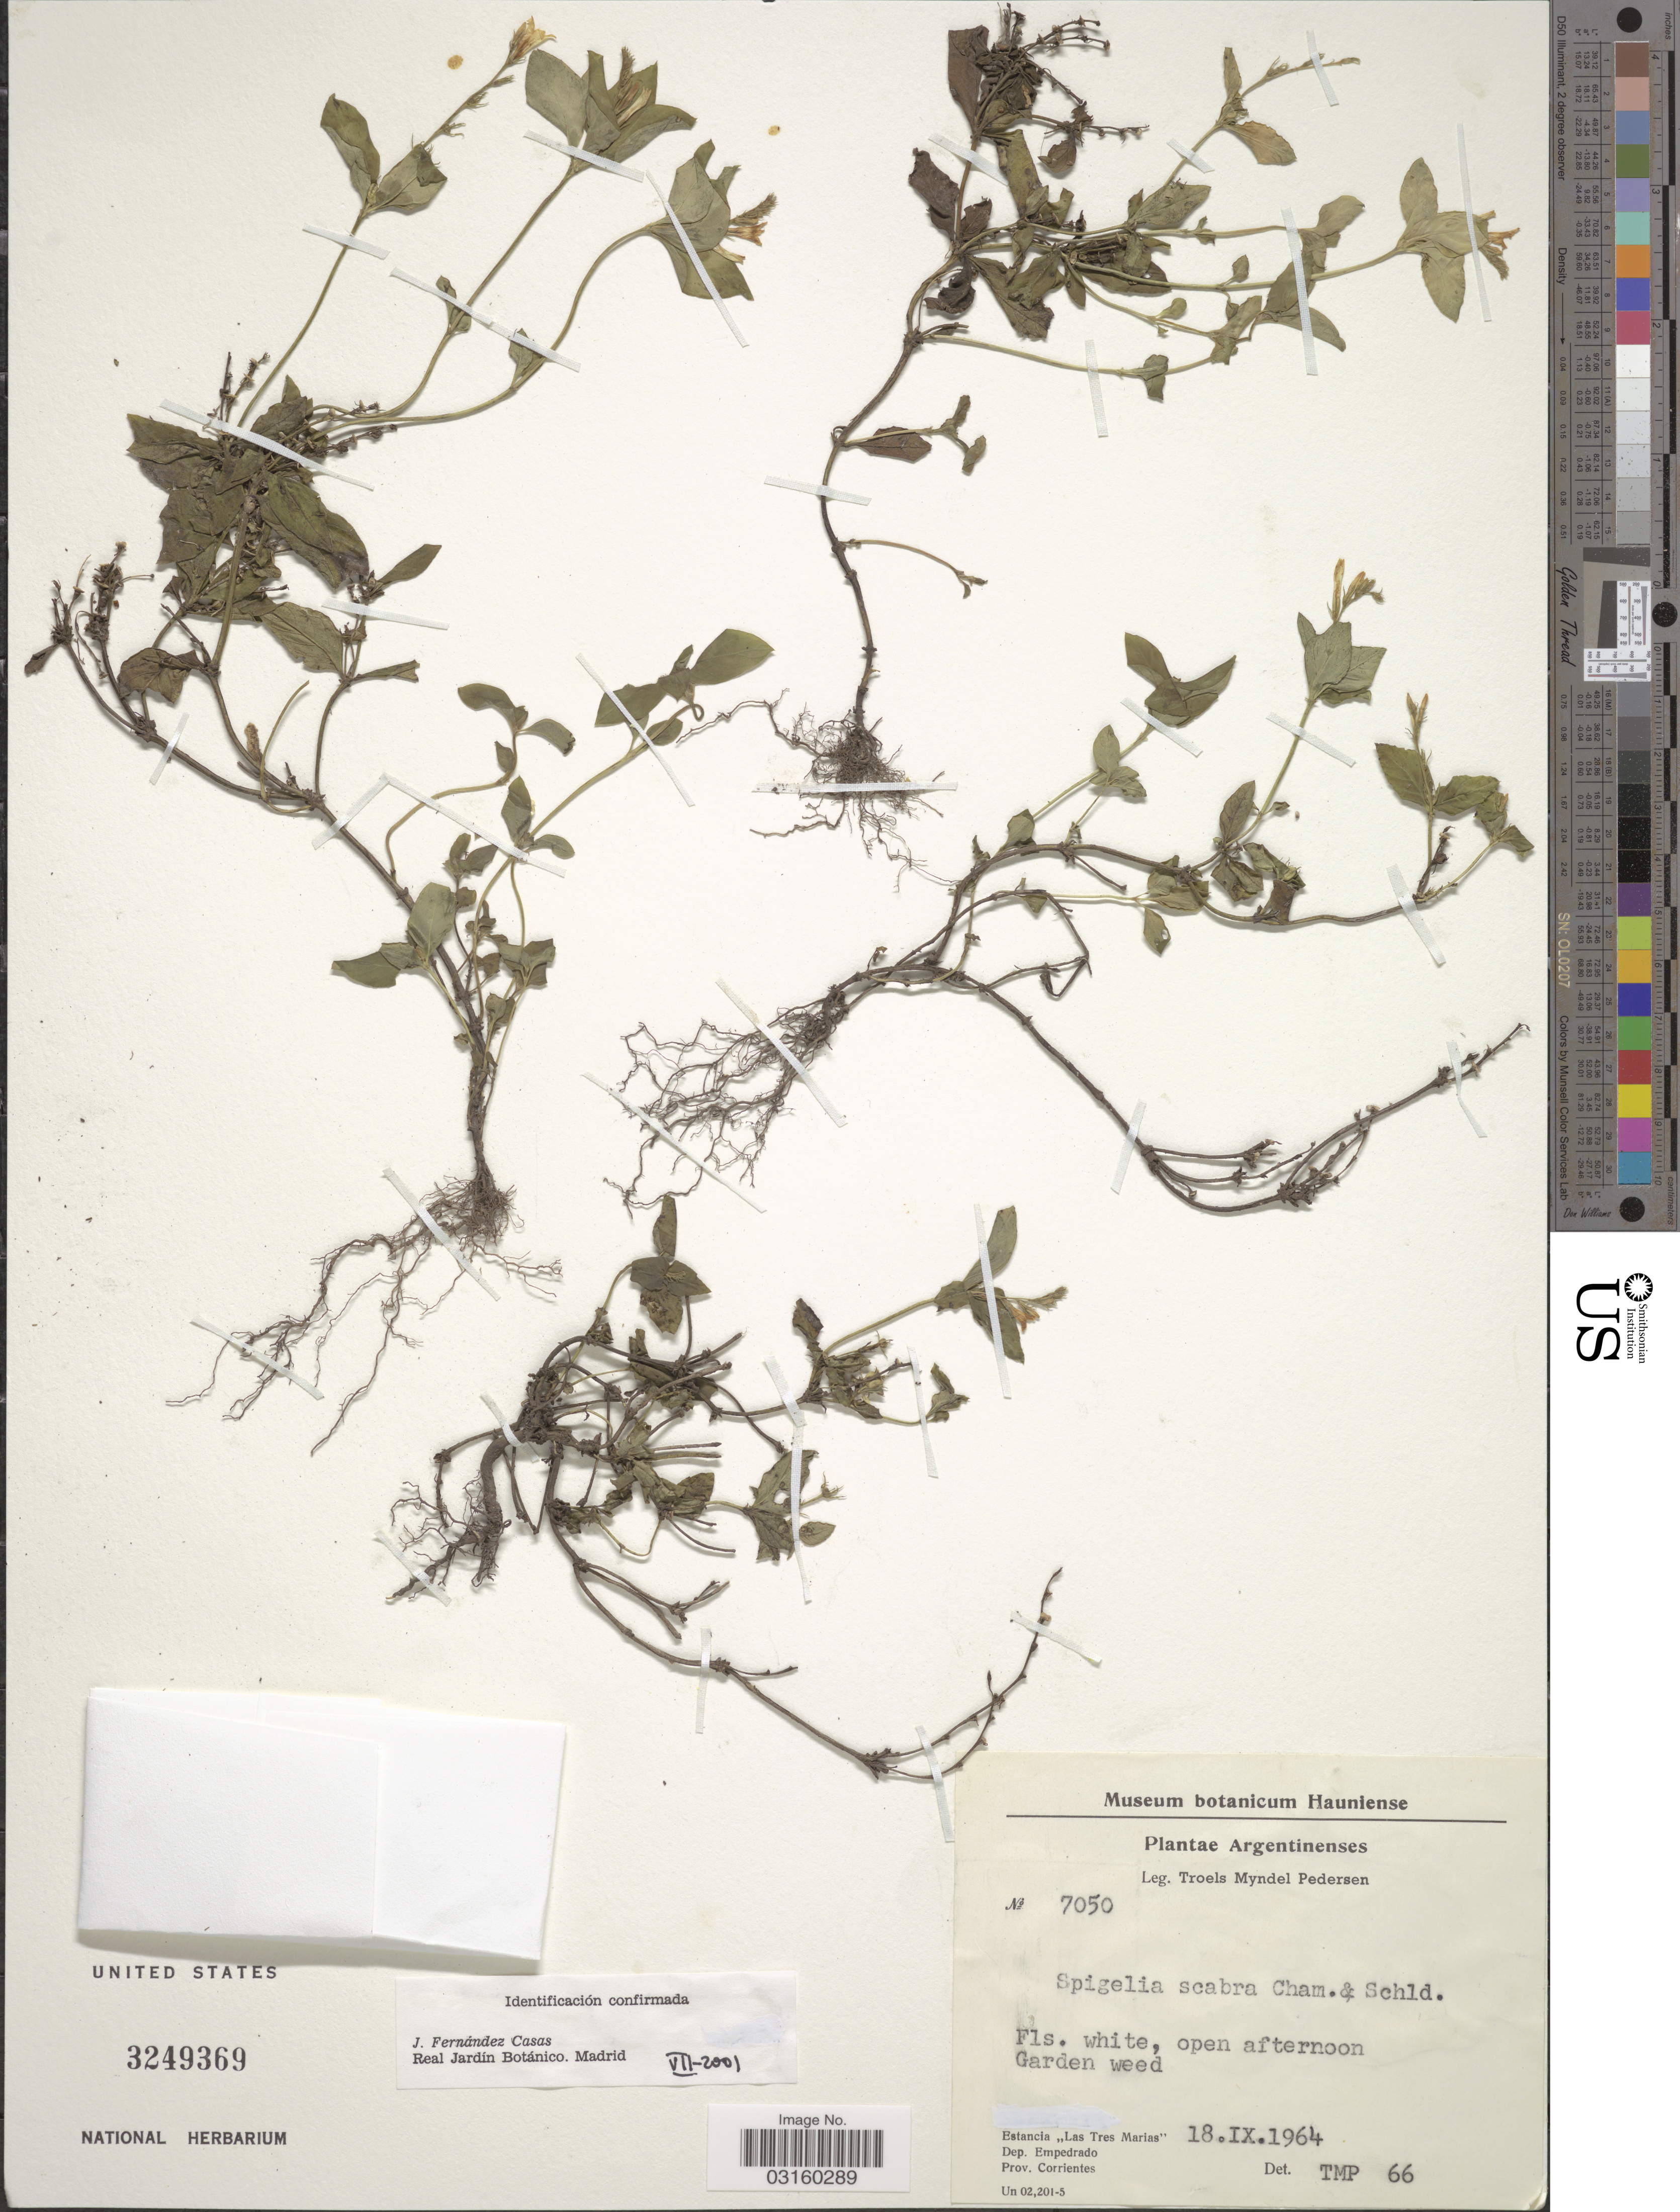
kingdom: Plantae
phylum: Tracheophyta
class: Magnoliopsida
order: Gentianales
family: Loganiaceae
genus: Spigelia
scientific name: Spigelia scabra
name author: Cham. & Schltdl.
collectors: T. Pederson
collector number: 7050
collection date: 1964-09-18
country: Argentina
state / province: Corrientes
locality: Estancia "Las Tres Marias", Dep. Empedrado, Prov. Corrientes.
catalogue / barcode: US 3249369